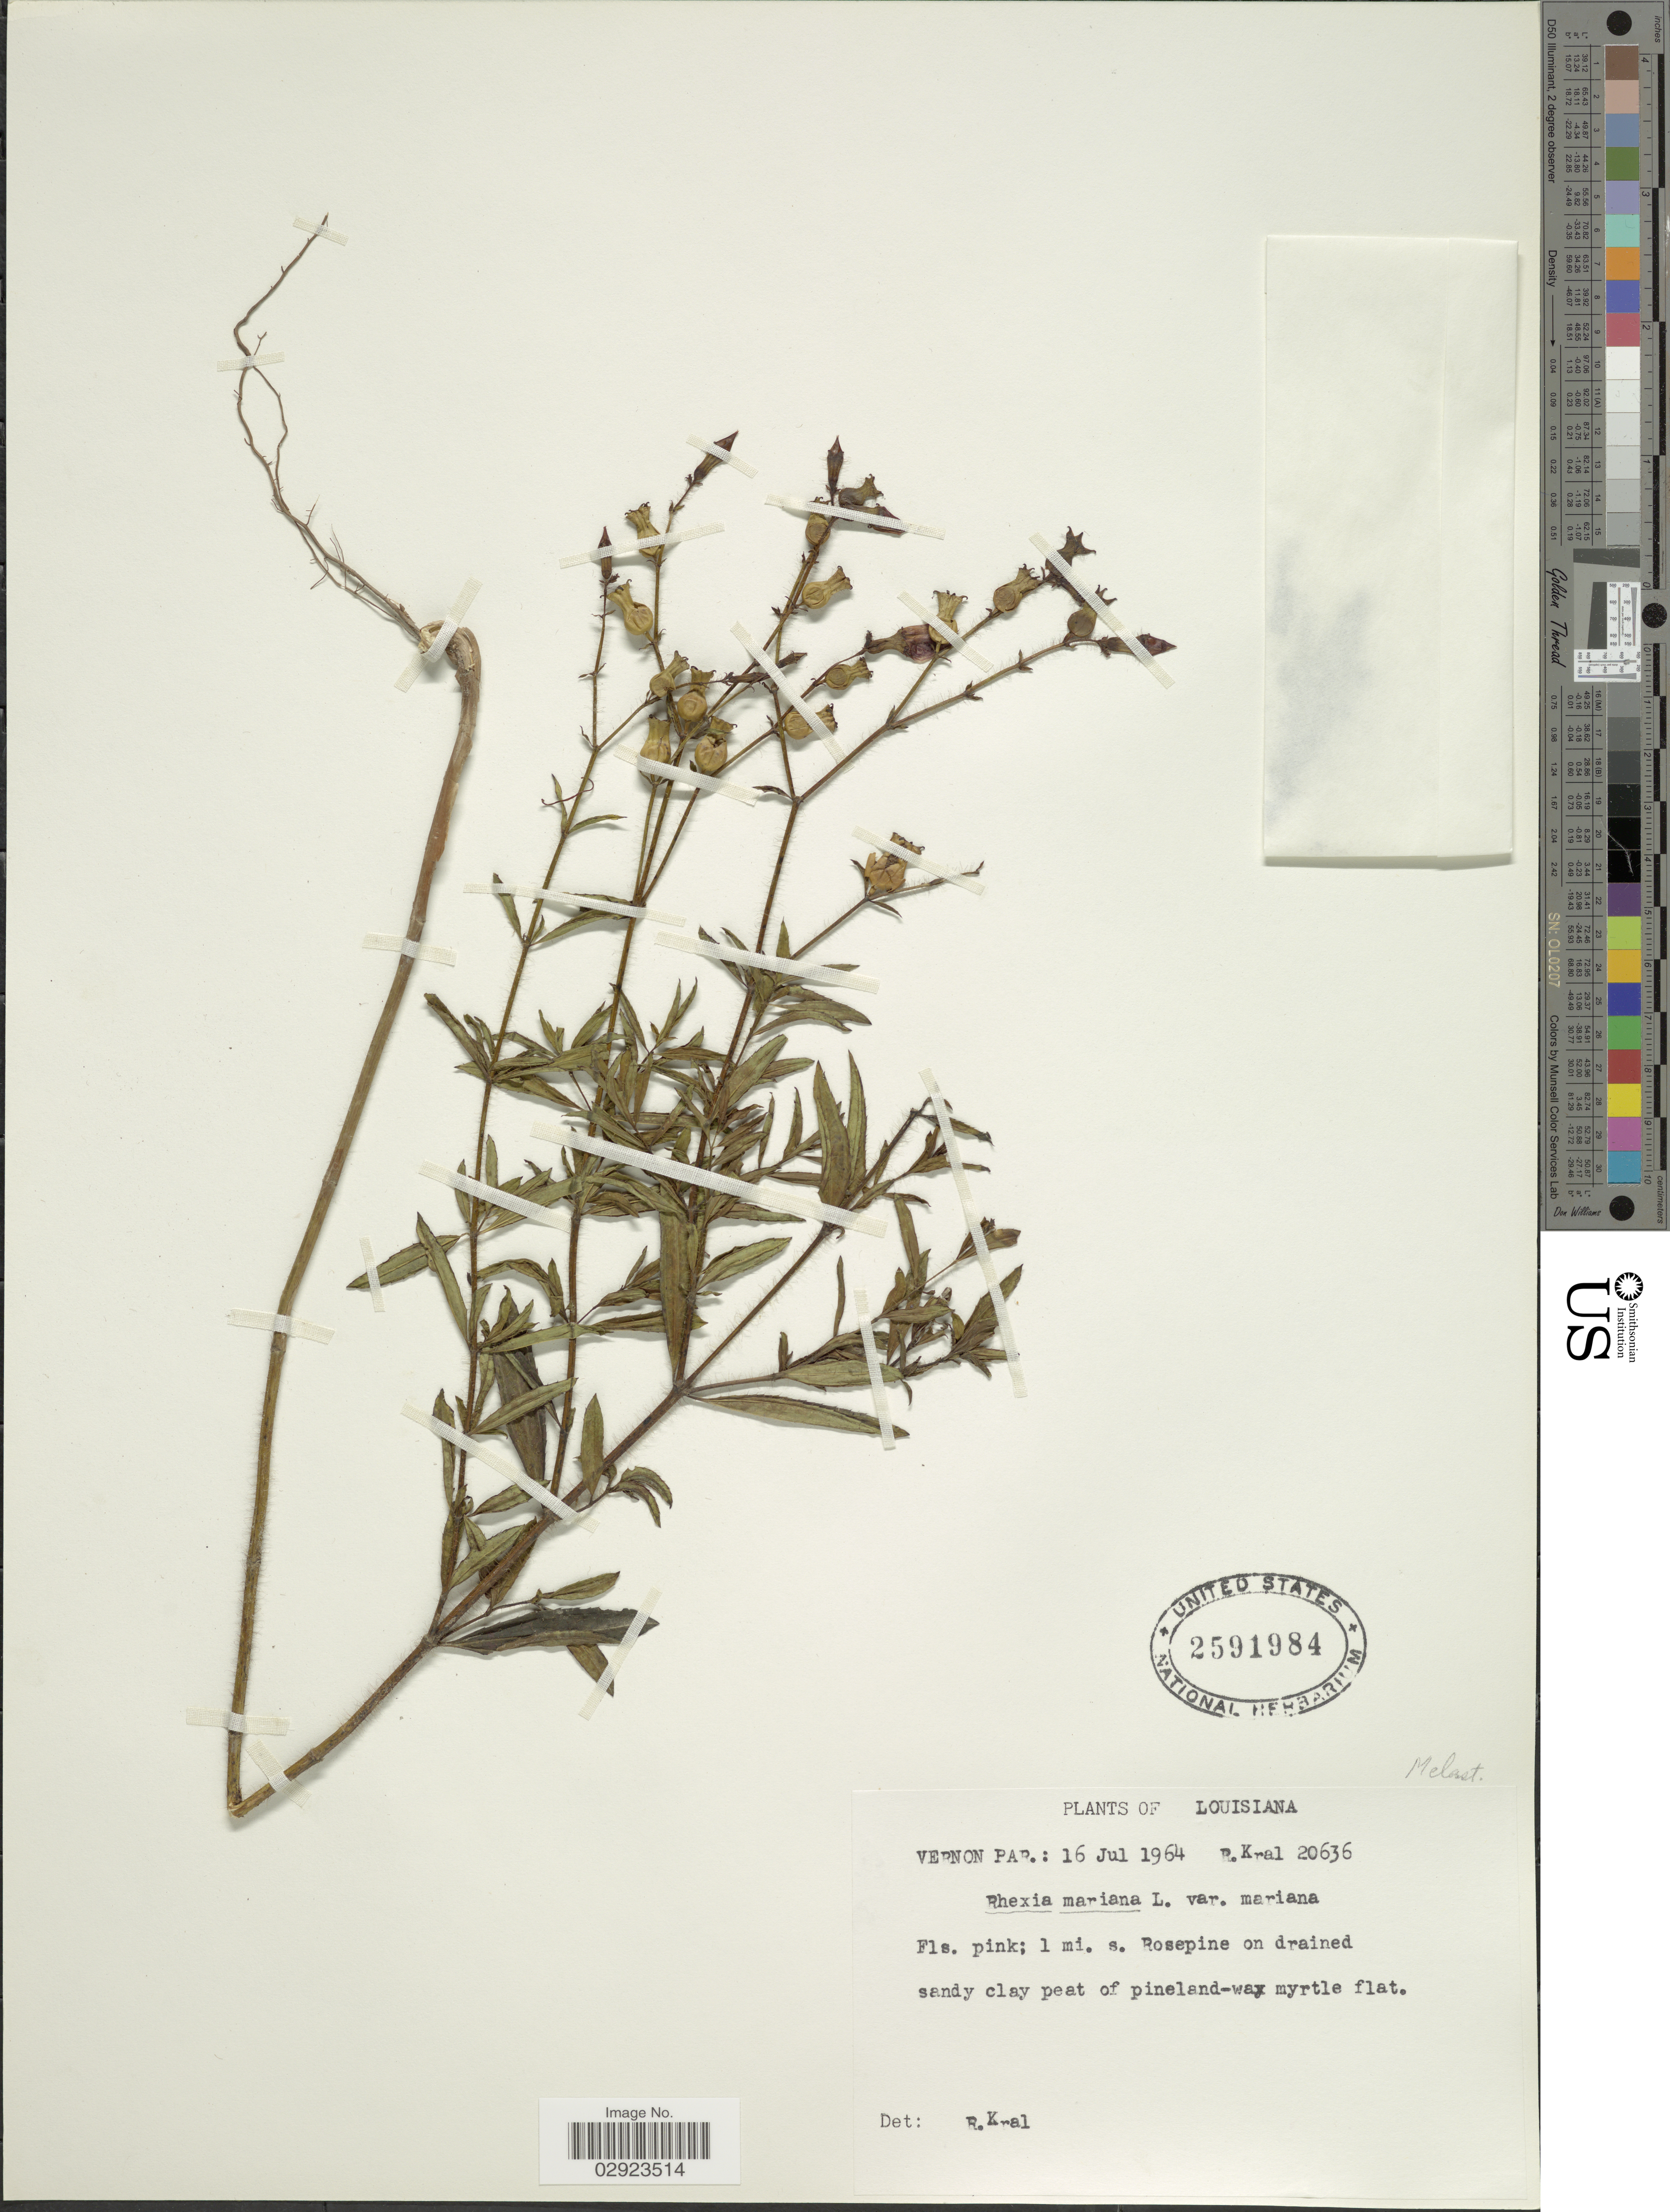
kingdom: Plantae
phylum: Tracheophyta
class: Magnoliopsida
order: Myrtales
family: Melastomataceae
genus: Rhexia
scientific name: Rhexia mariana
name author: L.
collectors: R. Kral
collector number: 20636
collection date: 1964-07-16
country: United States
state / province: Louisiana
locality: Vernon Par. 1 mi. s. Rosephine.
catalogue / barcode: US 2591984